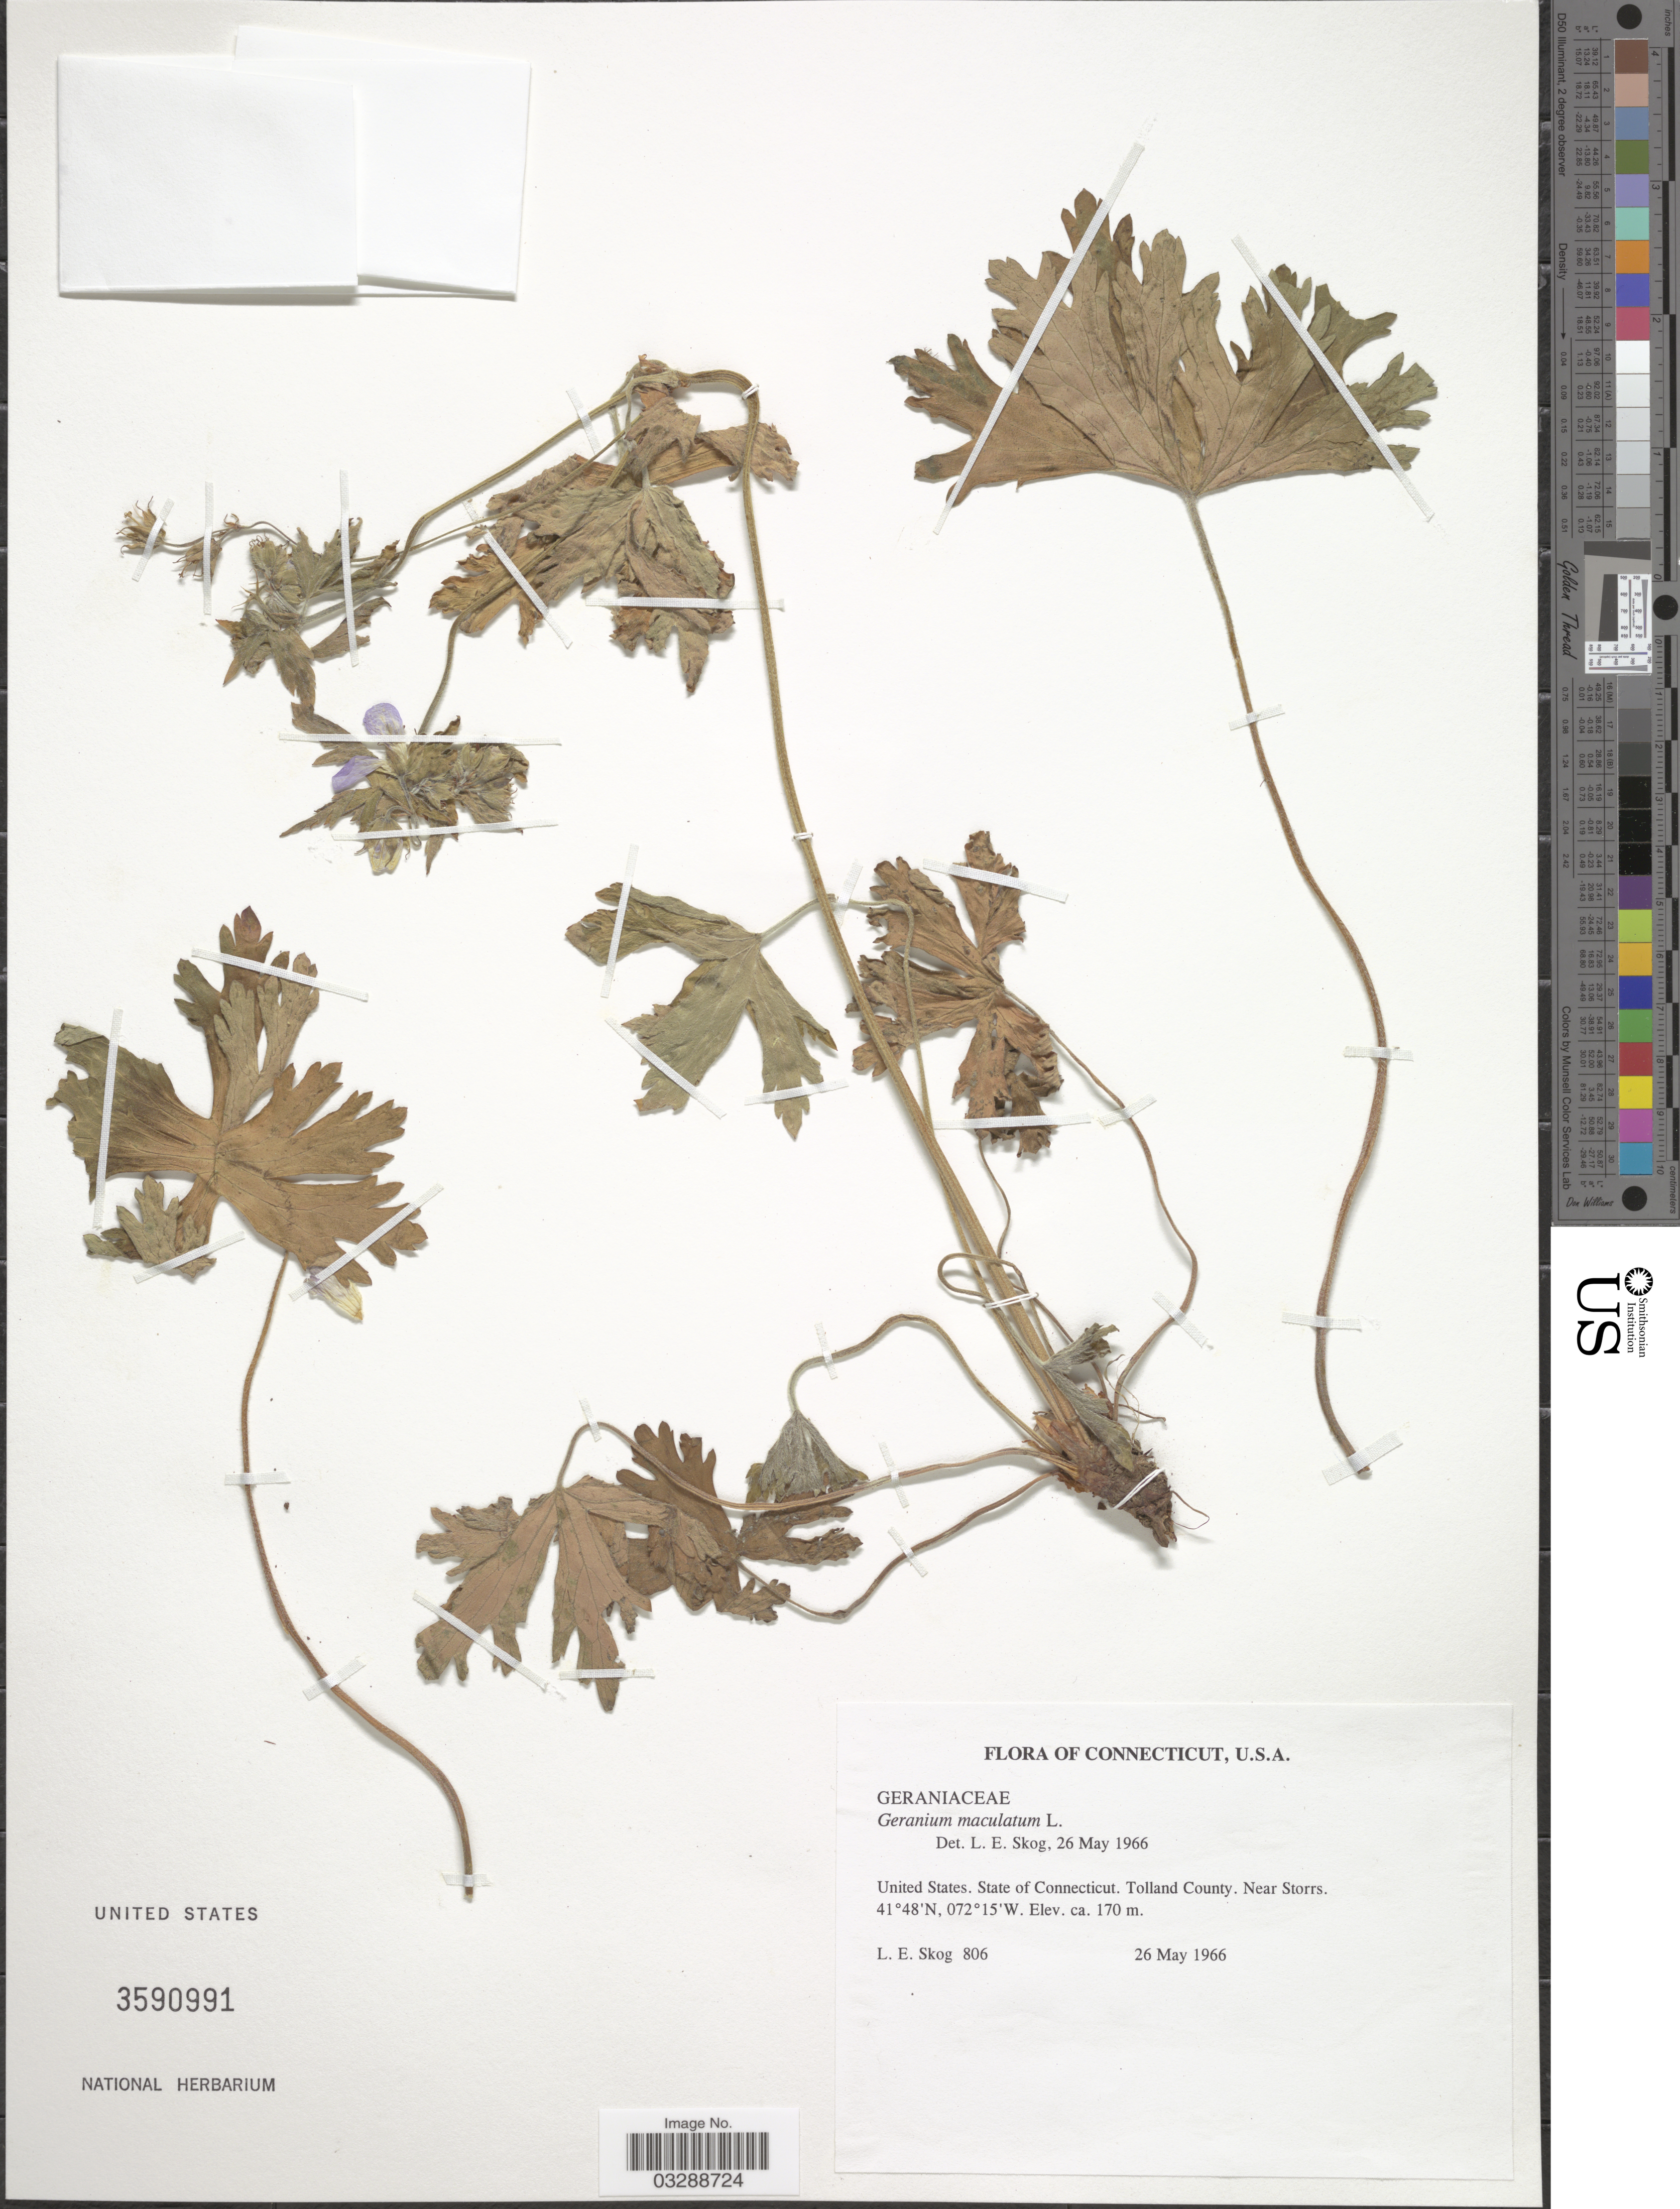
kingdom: Plantae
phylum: Tracheophyta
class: Magnoliopsida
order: Geraniales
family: Geraniaceae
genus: Geranium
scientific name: Geranium maculatum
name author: L.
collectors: L. E. Skog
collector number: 806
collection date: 1966-05-26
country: United States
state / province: Connecticut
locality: Tolland County. Near Storrs.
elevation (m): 170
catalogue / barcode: US 3590991